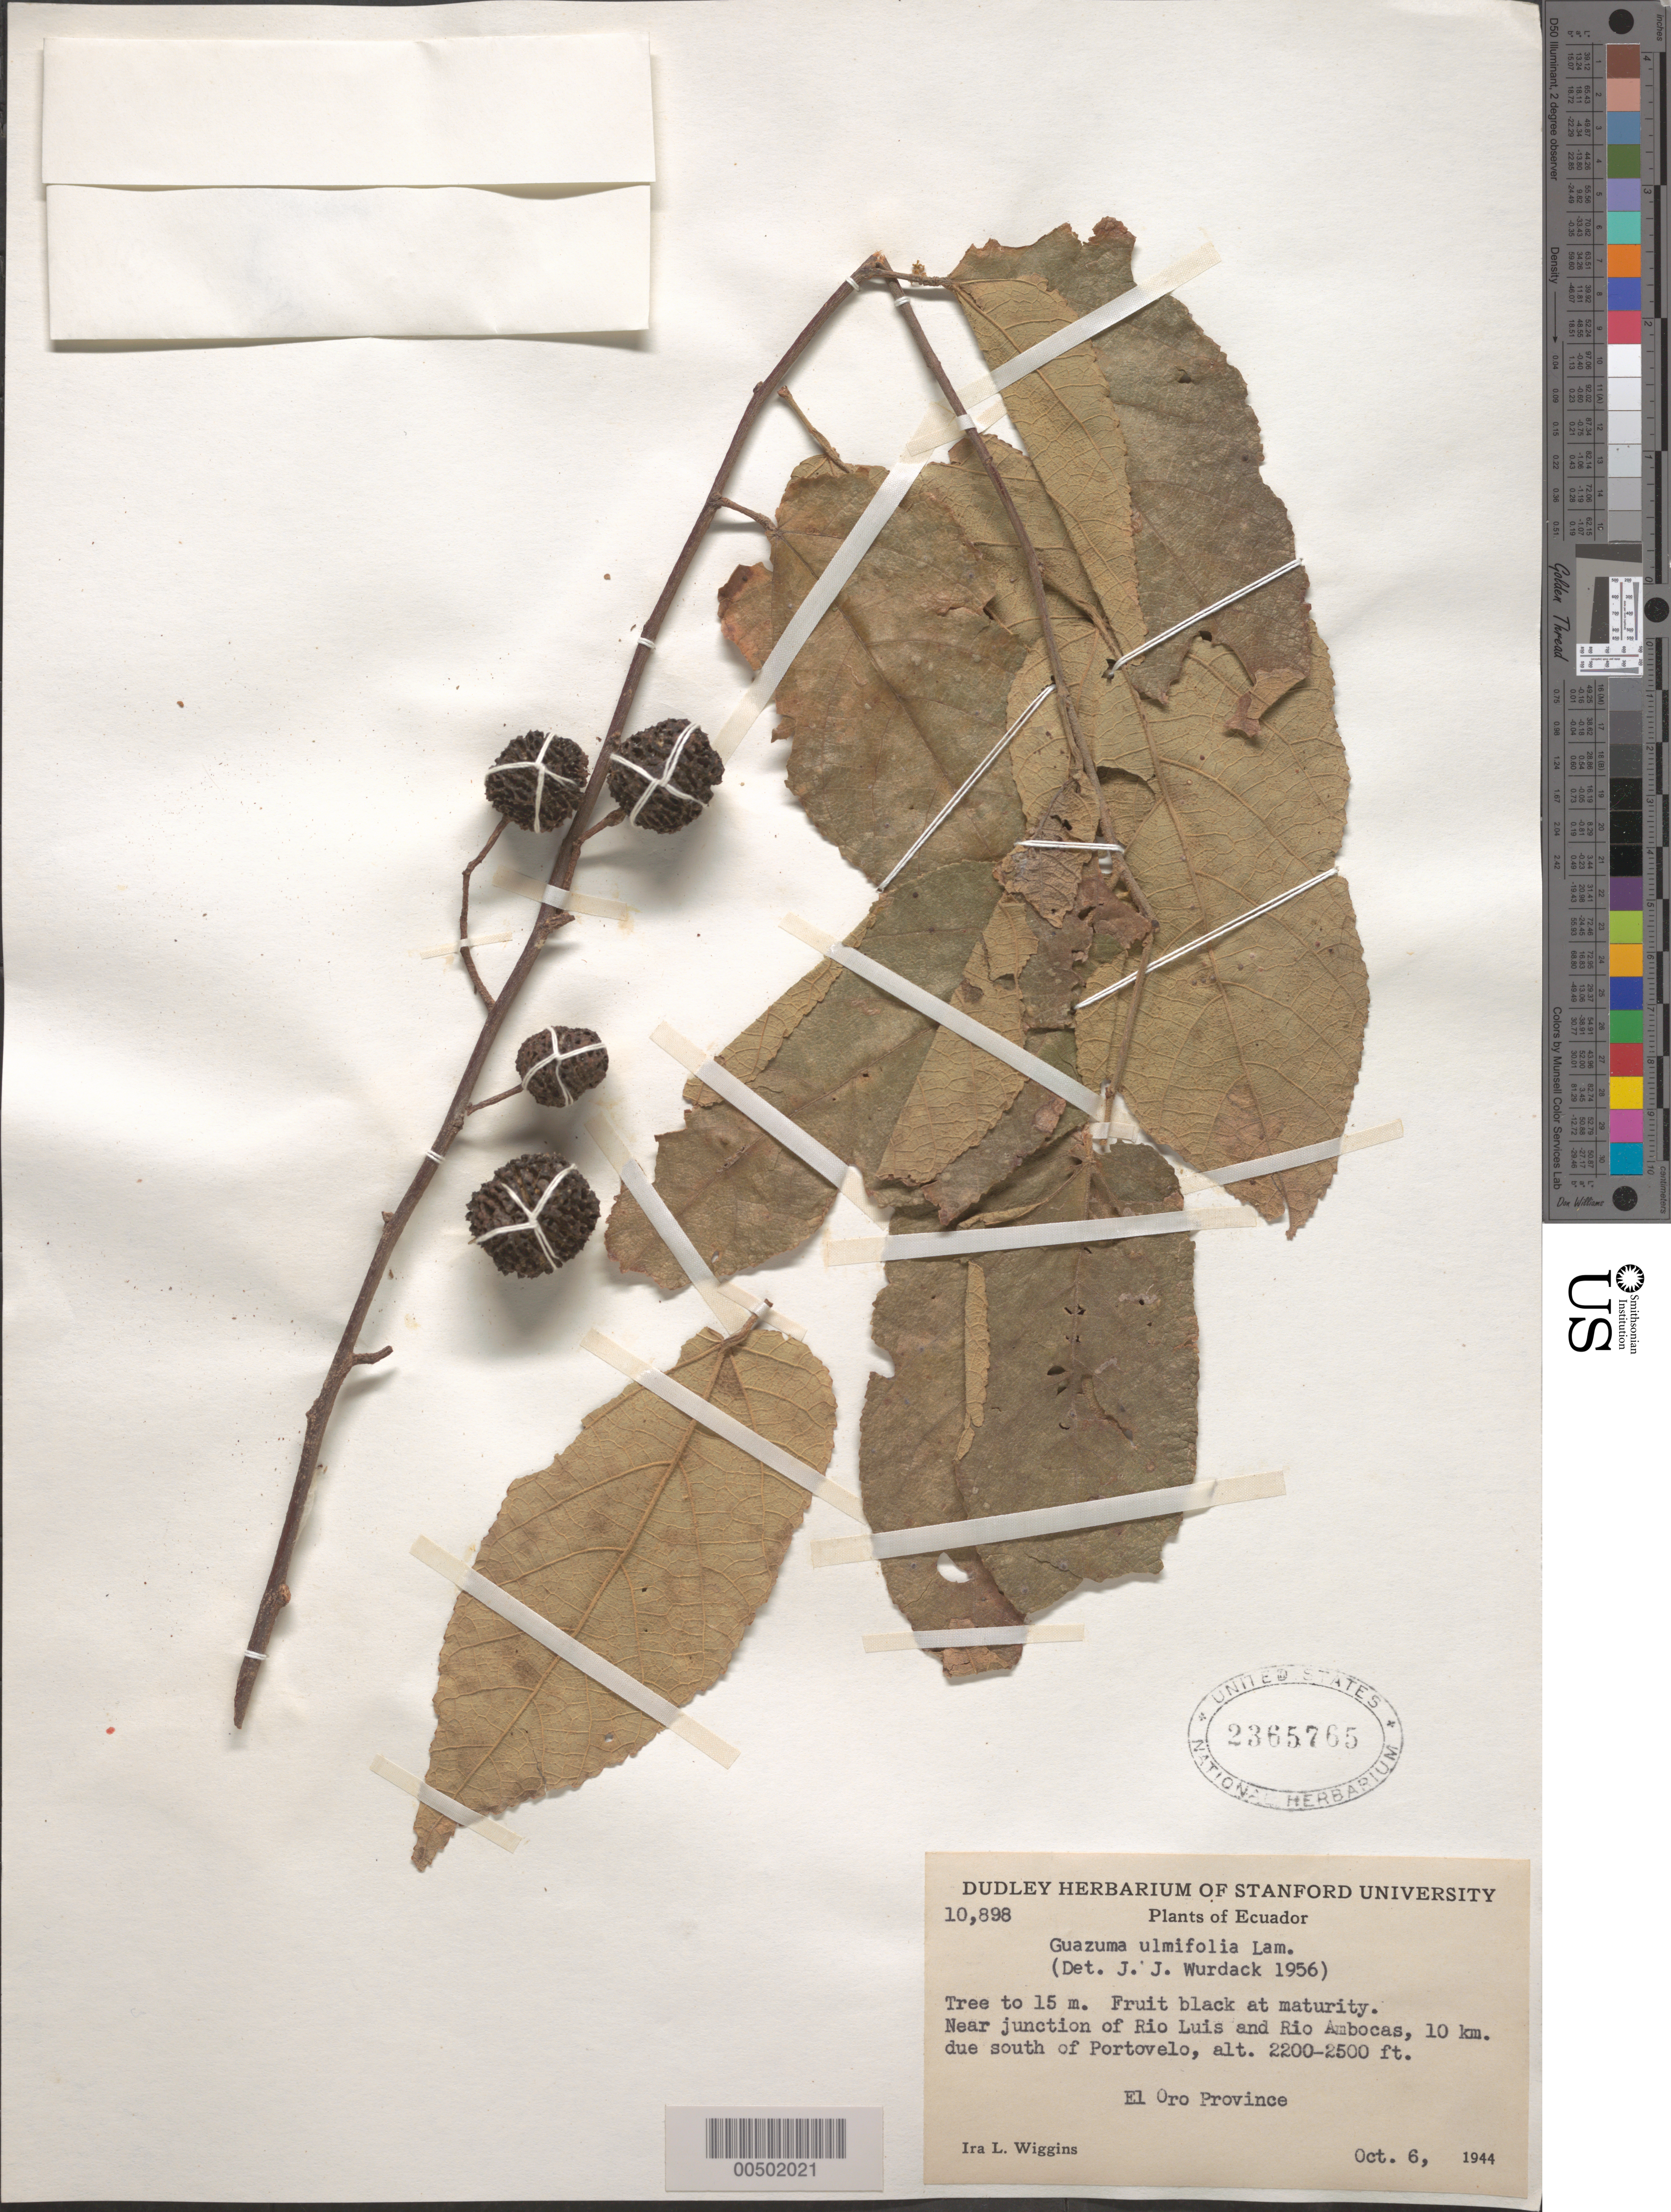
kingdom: Plantae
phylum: Tracheophyta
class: Magnoliopsida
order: Malvales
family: Malvaceae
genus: Guazuma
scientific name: Guazuma ulmifolia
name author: Lam.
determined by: Wurdack, John J., (US), US (UNITED STATES)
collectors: I. L. Wiggins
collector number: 10898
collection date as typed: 06 Oct 1944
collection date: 1944-10-06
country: Ecuador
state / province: El Oro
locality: Near junction of Rio Luis and Rio Ambocas, 10 km due S of Portovelo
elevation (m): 670.5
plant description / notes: NY, US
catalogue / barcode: US 2365765